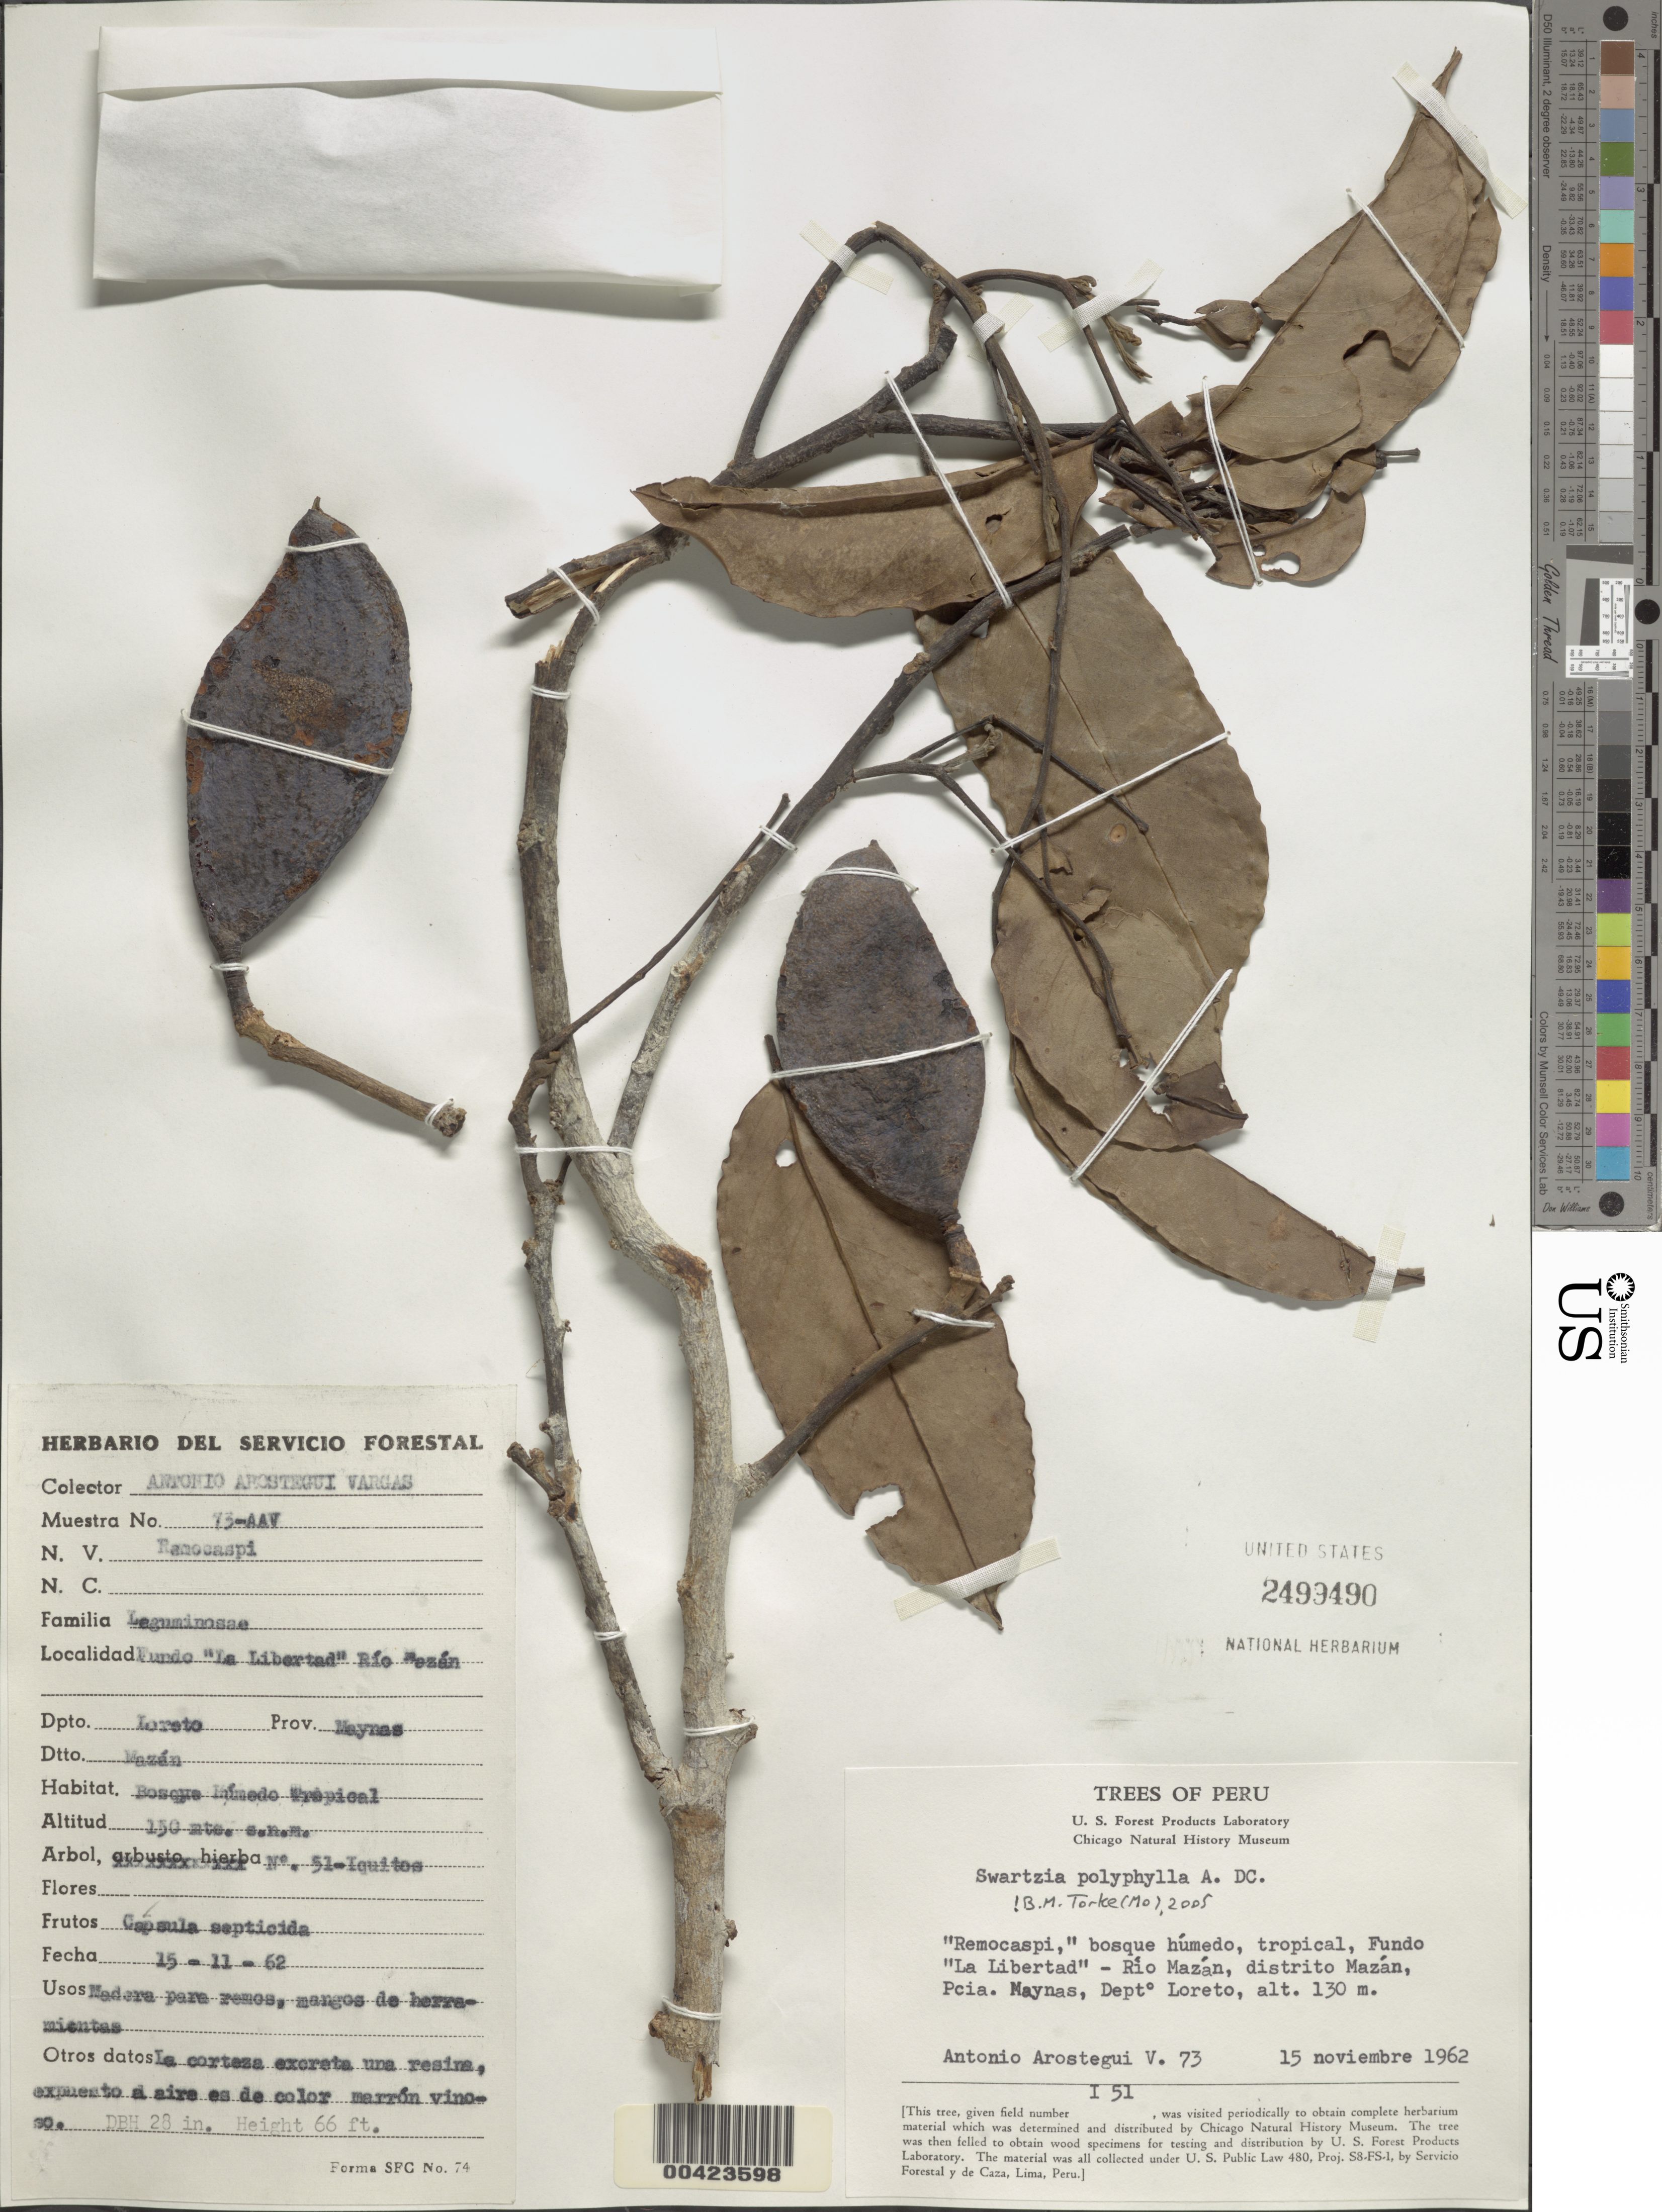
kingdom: Plantae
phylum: Tracheophyta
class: Magnoliopsida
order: Fabales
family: Fabaceae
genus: Swartzia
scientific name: Swartzia polyphylla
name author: DC.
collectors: A. Arostegui V.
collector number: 73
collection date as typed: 15 Nov 1962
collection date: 1962-11-15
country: Peru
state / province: Loreto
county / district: Maynas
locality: Fundo "la libertad"; rio mazan; mazan dtto.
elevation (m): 130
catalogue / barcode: US 2499490